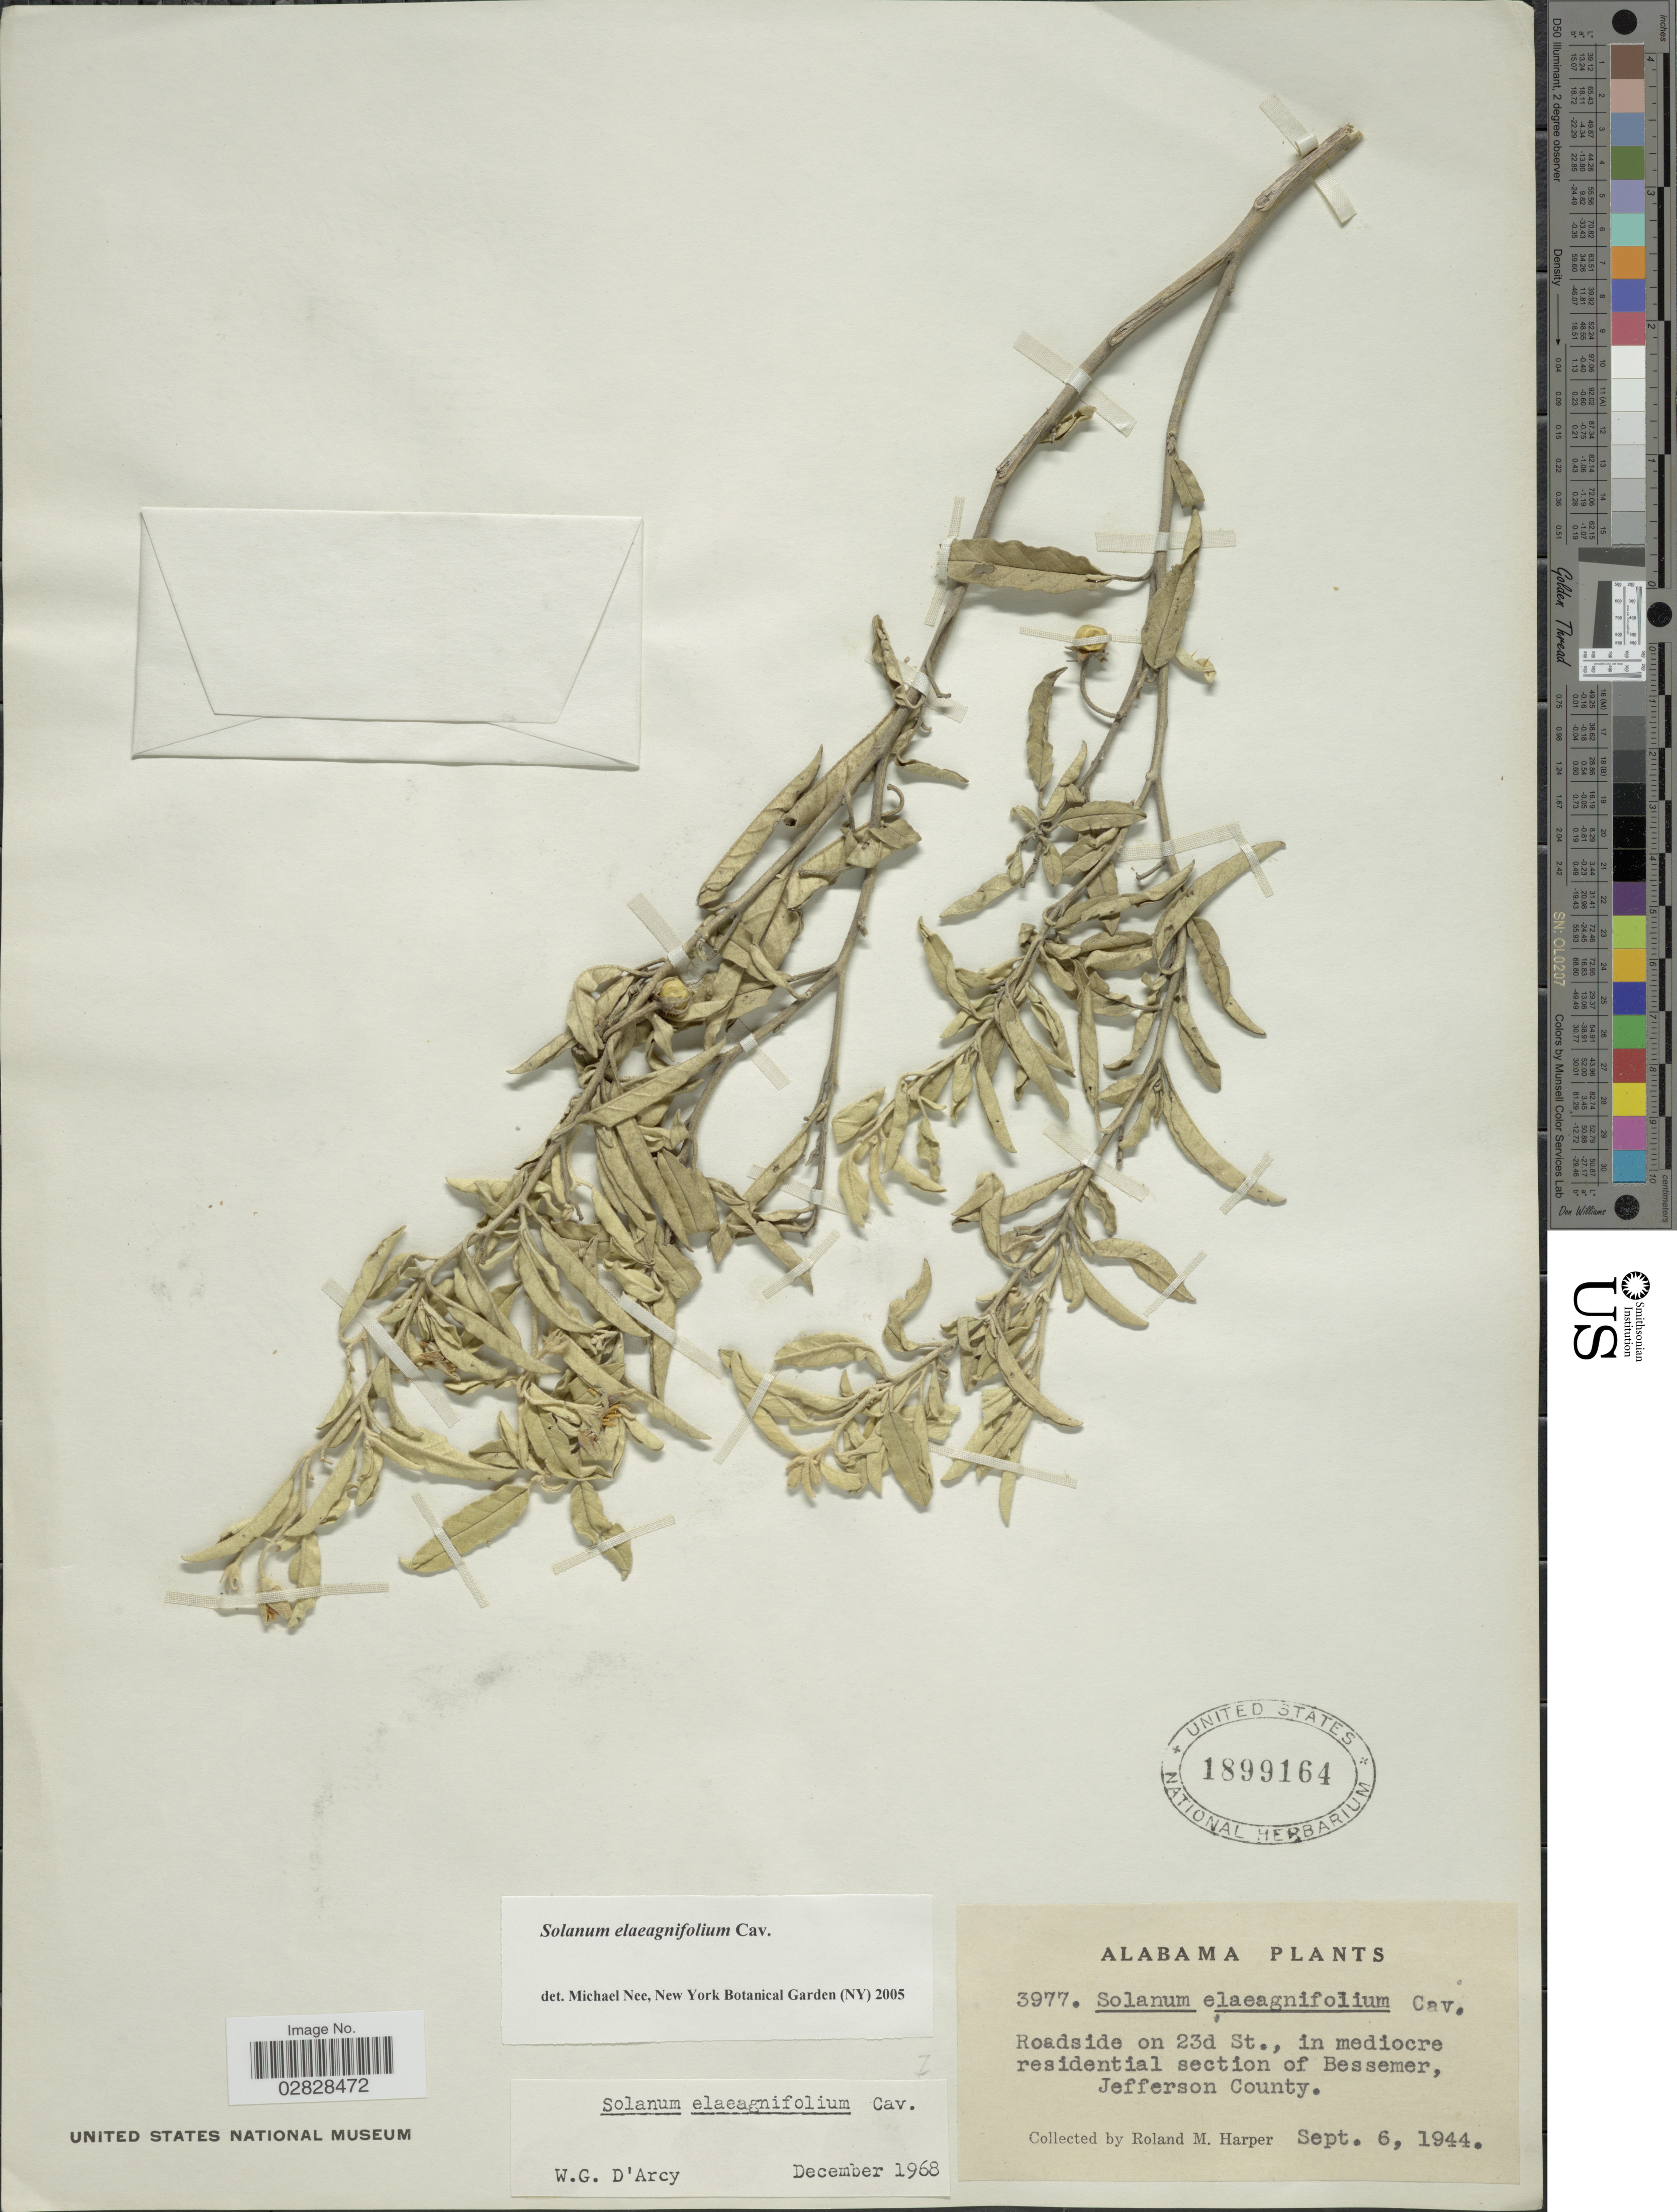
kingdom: Plantae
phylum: Tracheophyta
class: Magnoliopsida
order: Solanales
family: Solanaceae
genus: Solanum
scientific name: Solanum elaeagnifolium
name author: Cav.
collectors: R. M. Harper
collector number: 3977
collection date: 1944-09-06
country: United States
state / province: Alabama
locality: Roadside on 23d St., in mediocre residential section of Bessemer, Jefferson County.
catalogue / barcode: US 1899164